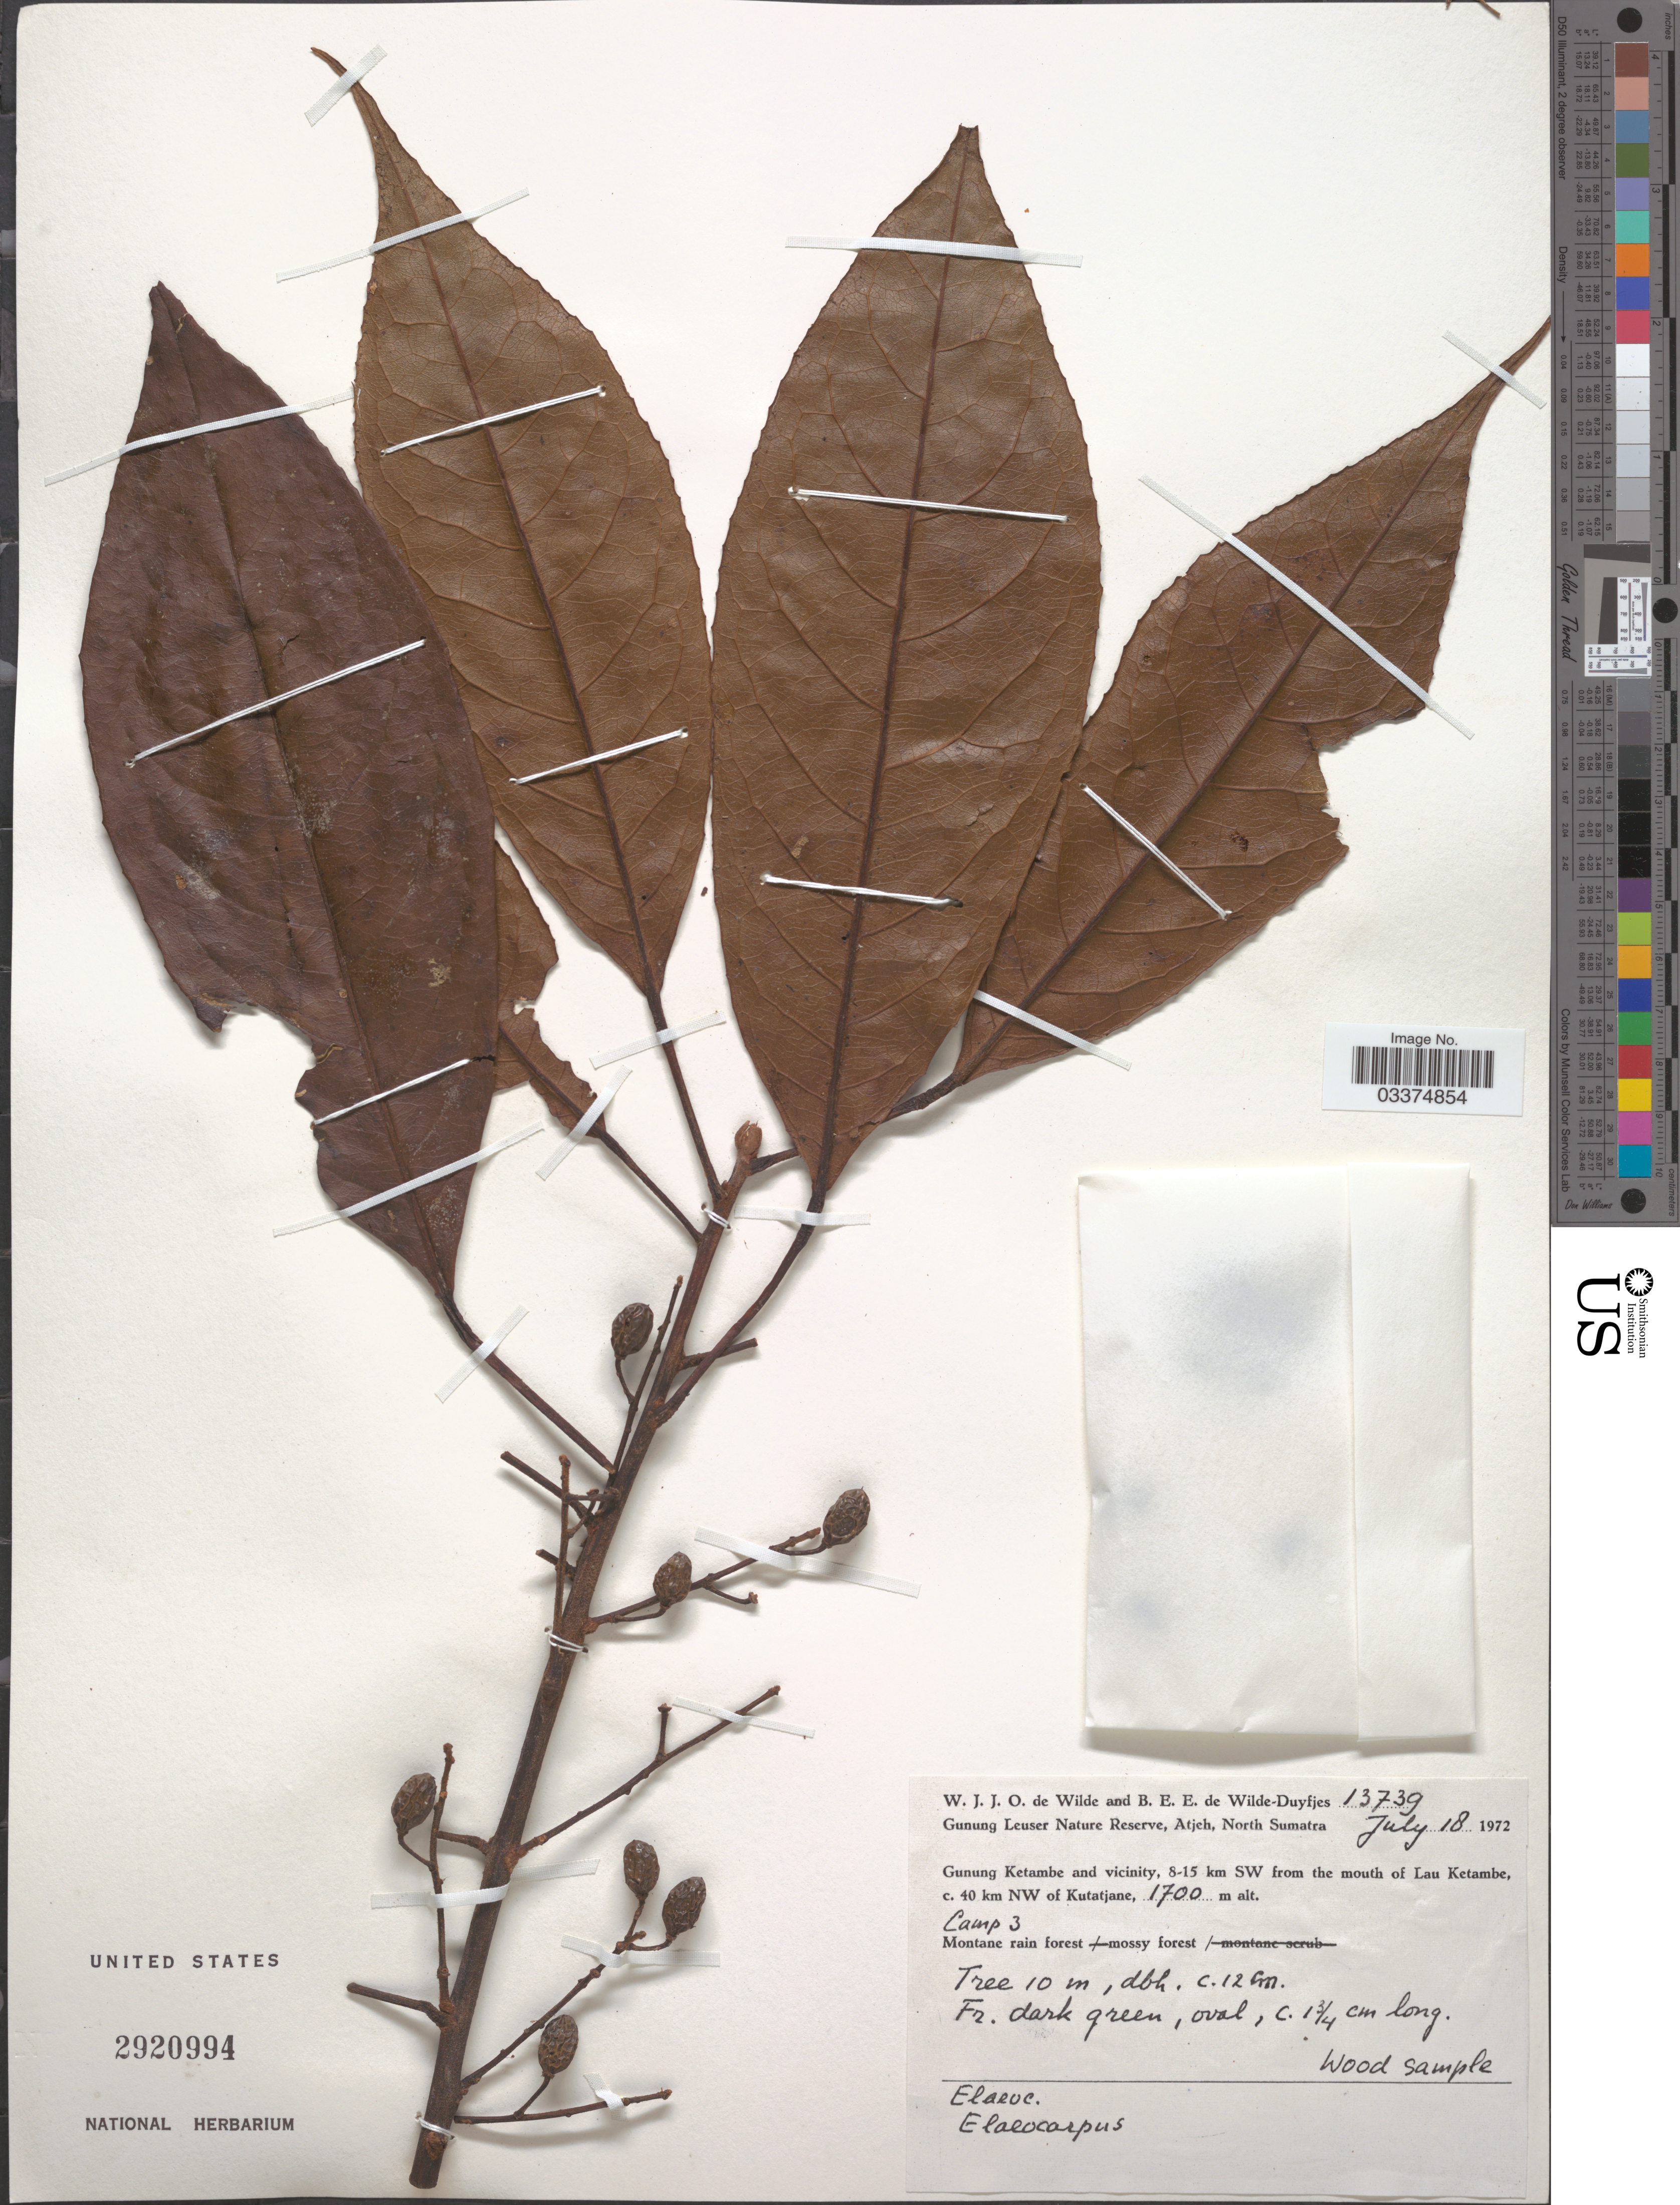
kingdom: Plantae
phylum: Tracheophyta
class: Magnoliopsida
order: Oxalidales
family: Elaeocarpaceae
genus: Elaeocarpus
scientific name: Elaeocarpus sp.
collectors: W. J. de Wilde & B. E. de Wilde-Duyfjes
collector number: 13739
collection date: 1972-07-18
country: Indonesia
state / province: Sumatra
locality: Gunung Leuser Nature Reserve, Atjeh, North Sumatra. Gunung Ketambe and vicinity. 8-15 km SW from the mouth of Lau Ketambe, c. 40 km NW of Kutatjane. Camp 3.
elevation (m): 1700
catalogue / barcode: US 2920994